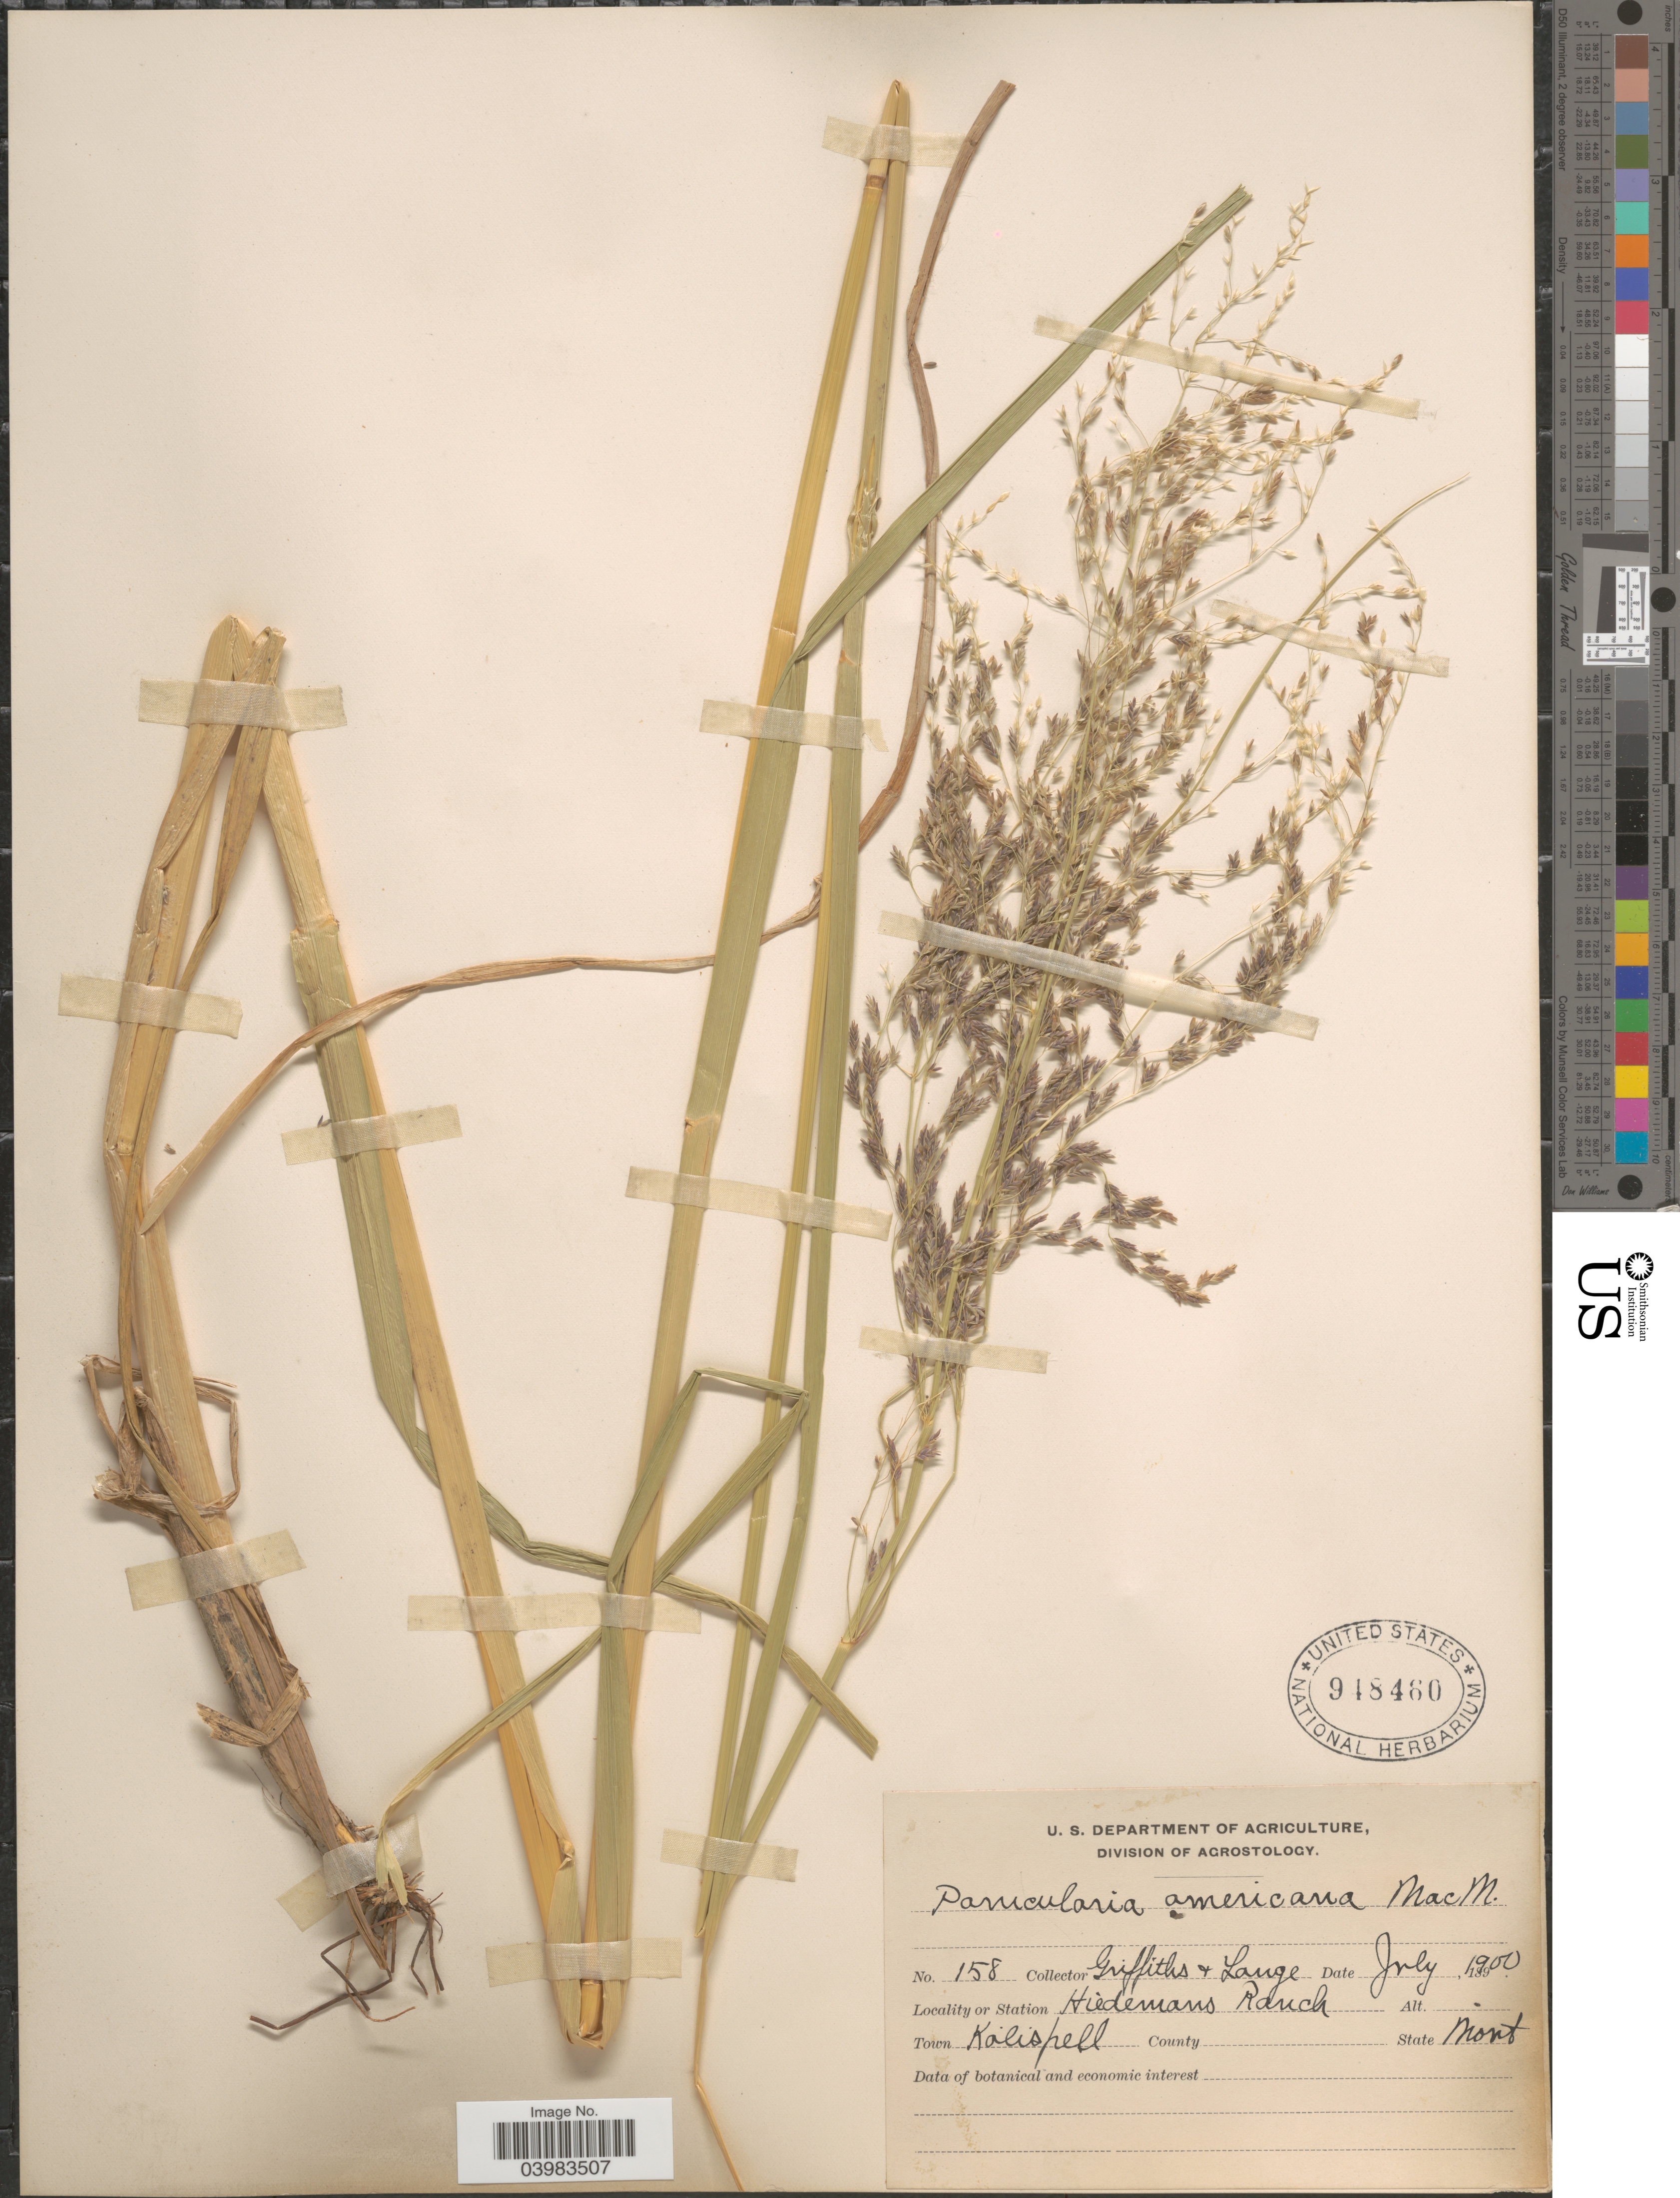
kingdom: Plantae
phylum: Tracheophyta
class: Liliopsida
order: Poales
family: Poaceae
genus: Glyceria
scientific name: Glyceria grandis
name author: S. Watson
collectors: -- Griffiths & -- Lange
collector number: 158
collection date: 1900-07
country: United States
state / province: Montana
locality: Station Hiedemans Ranch. Town Kalispell.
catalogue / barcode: US 948460